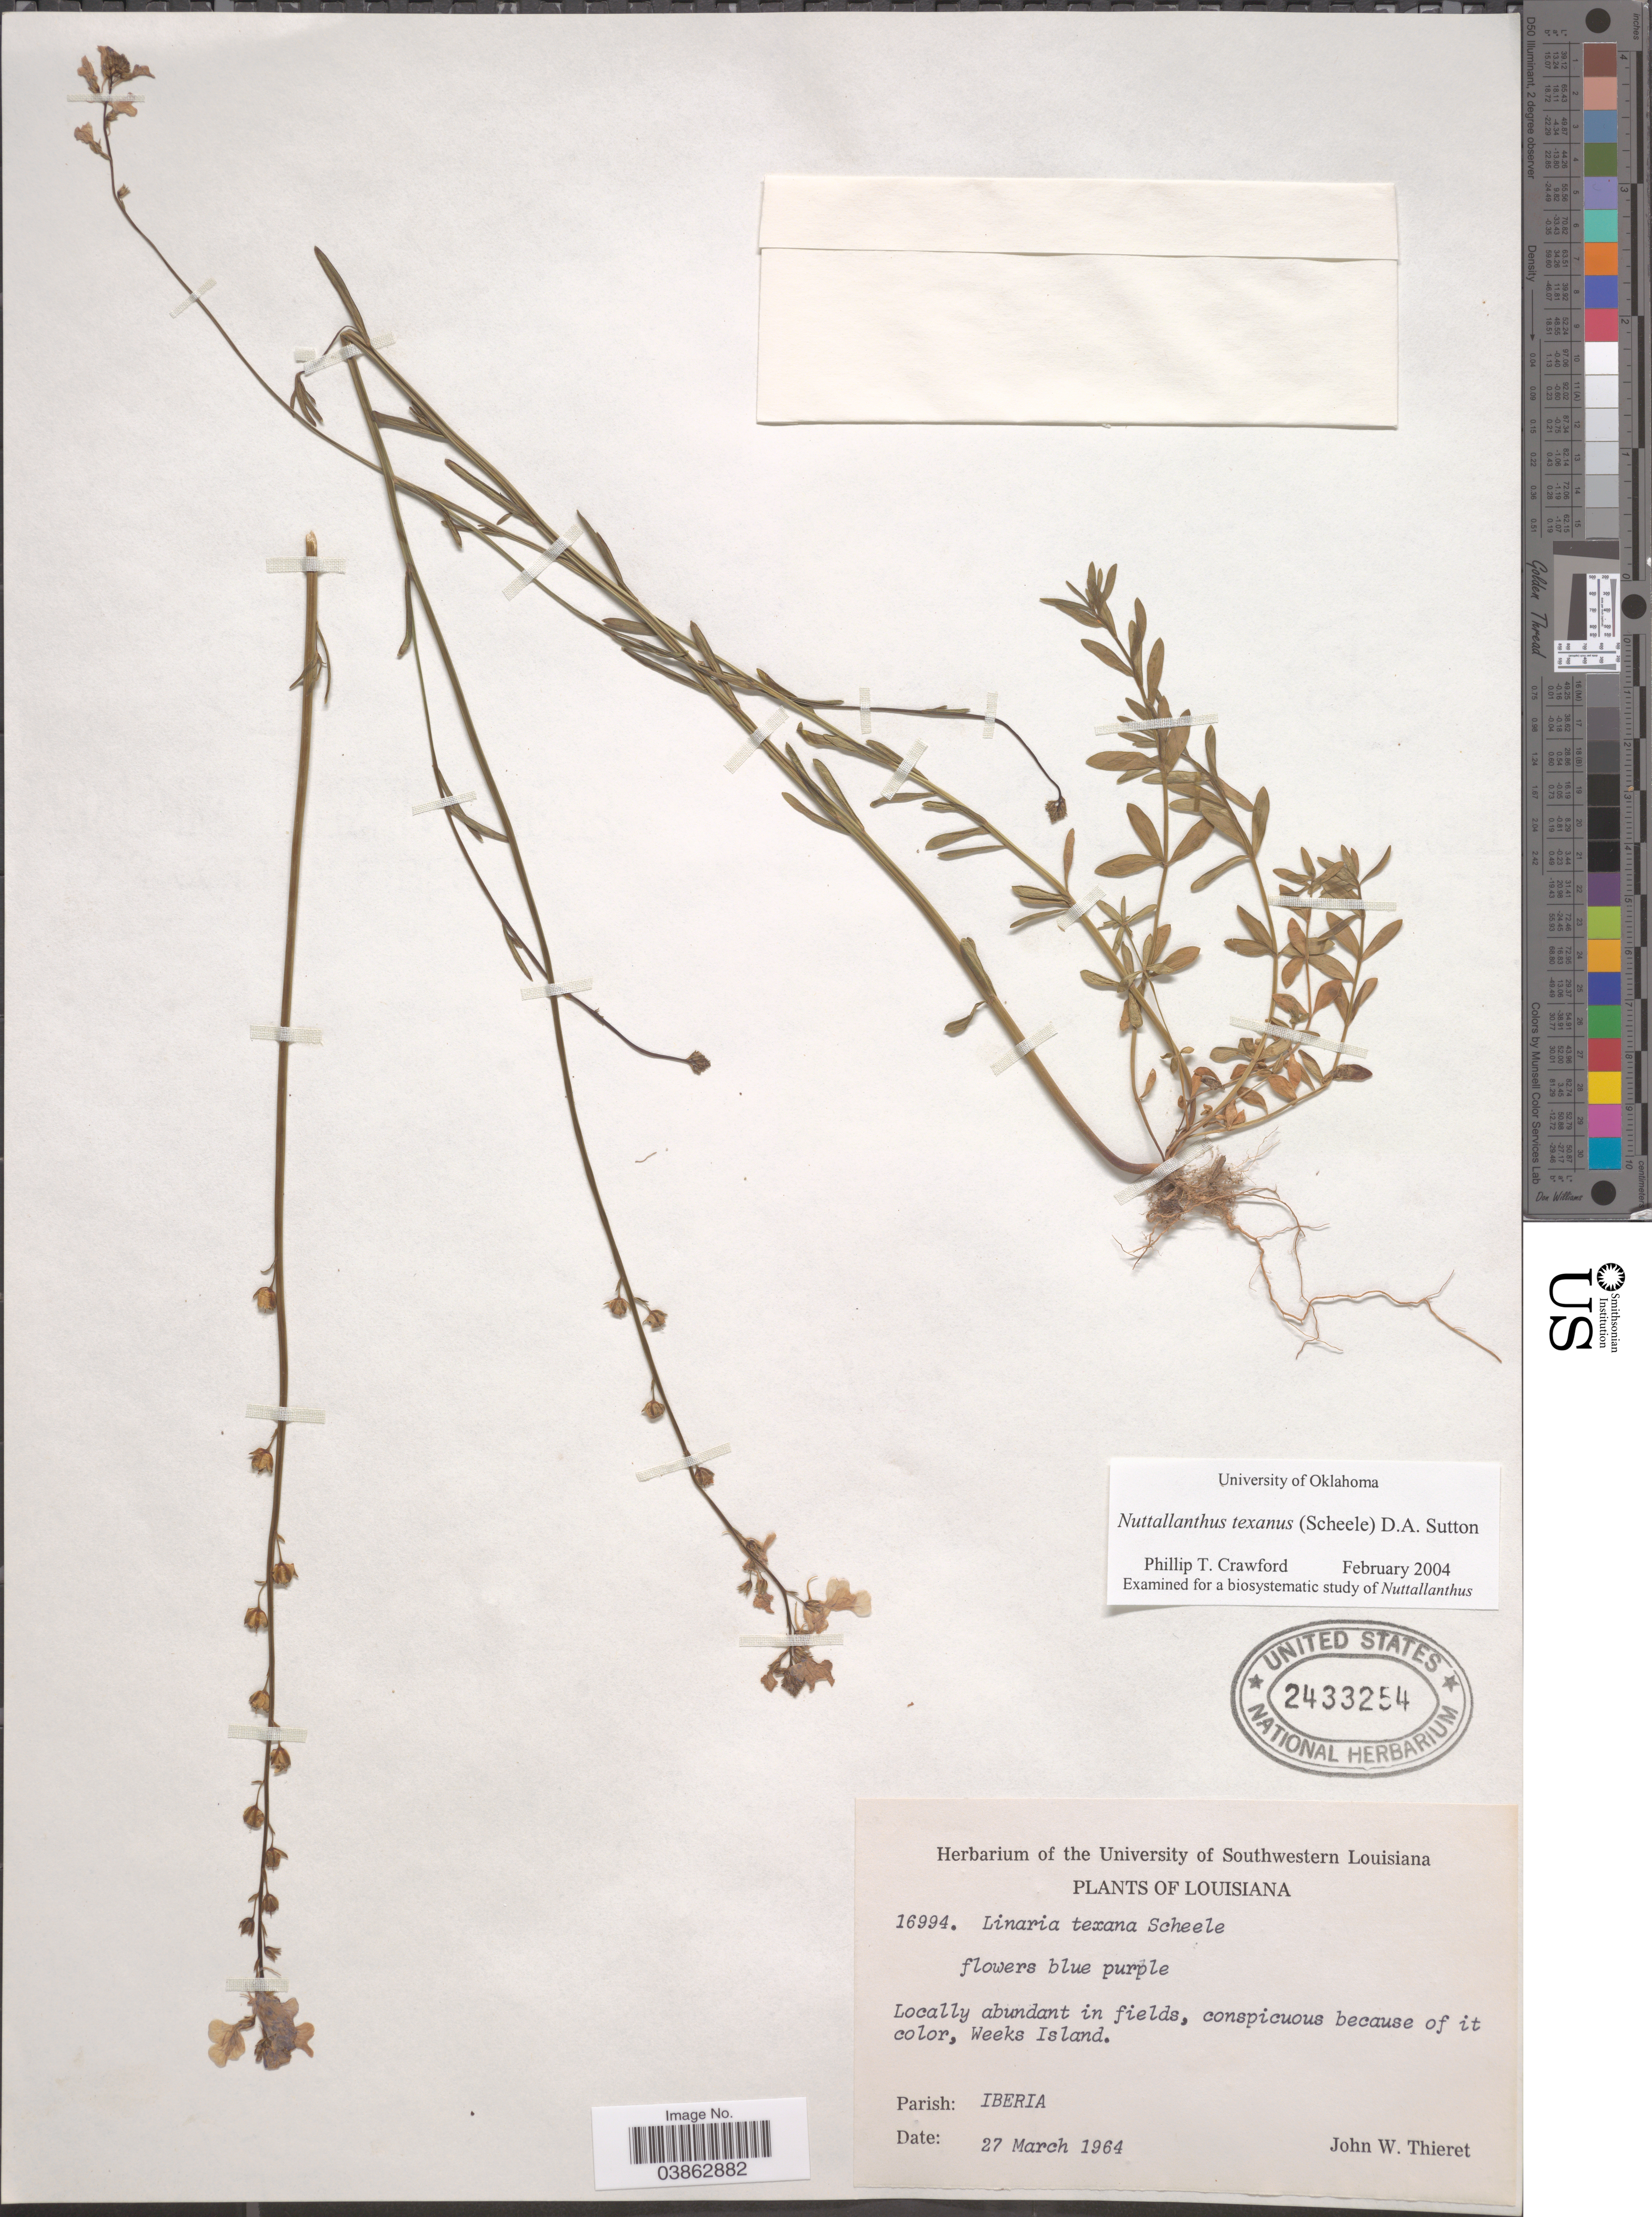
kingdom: Plantae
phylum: Tracheophyta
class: Magnoliopsida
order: Lamiales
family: Plantaginaceae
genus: Linaria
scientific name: Linaria texana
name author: Scheele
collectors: J. W. Thieret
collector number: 16994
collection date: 1964-03-27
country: United States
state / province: Louisiana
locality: Weeks Island. Parish: Iberia.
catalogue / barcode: US 2433254